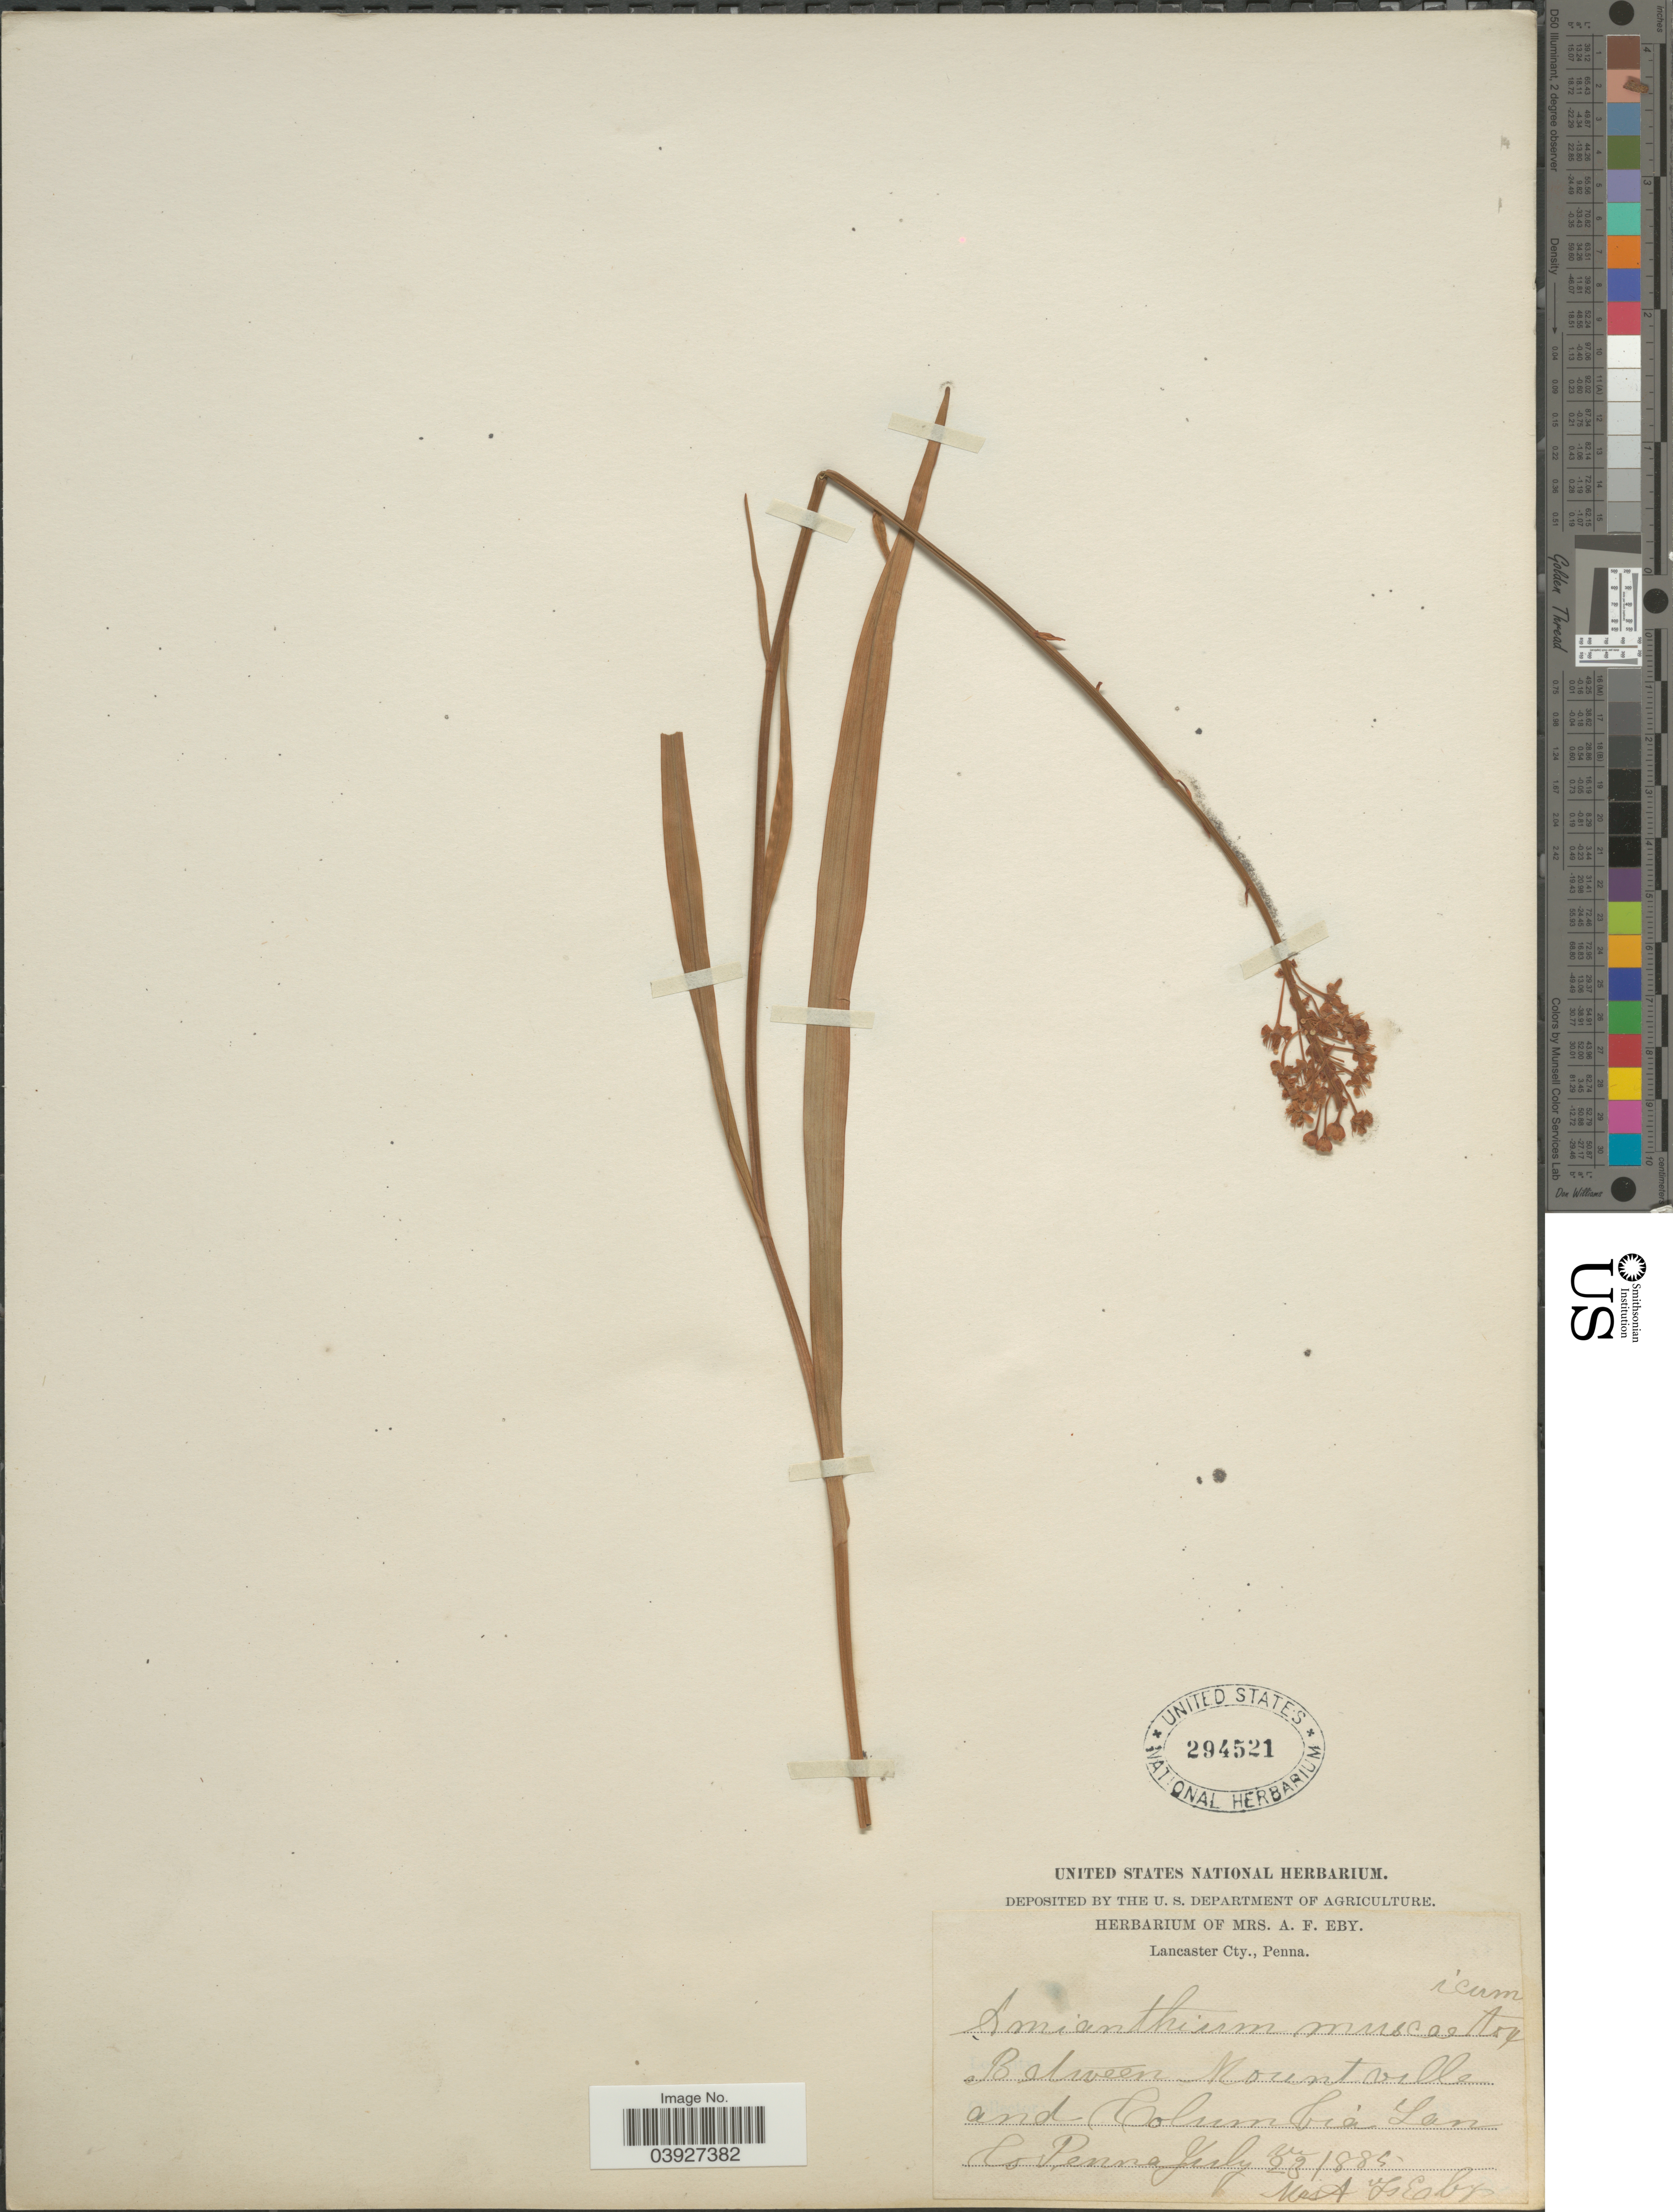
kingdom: Plantae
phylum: Tracheophyta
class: Liliopsida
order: Liliales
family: Melanthiaceae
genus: Amianthium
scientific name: Amianthium muscitoxicum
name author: (Walter) A. Gray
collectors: Mrs. A. F. Eby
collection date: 1885-07-23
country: United States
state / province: Pennsylvania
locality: Between Mountville and Columbia San Co.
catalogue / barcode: US 294521